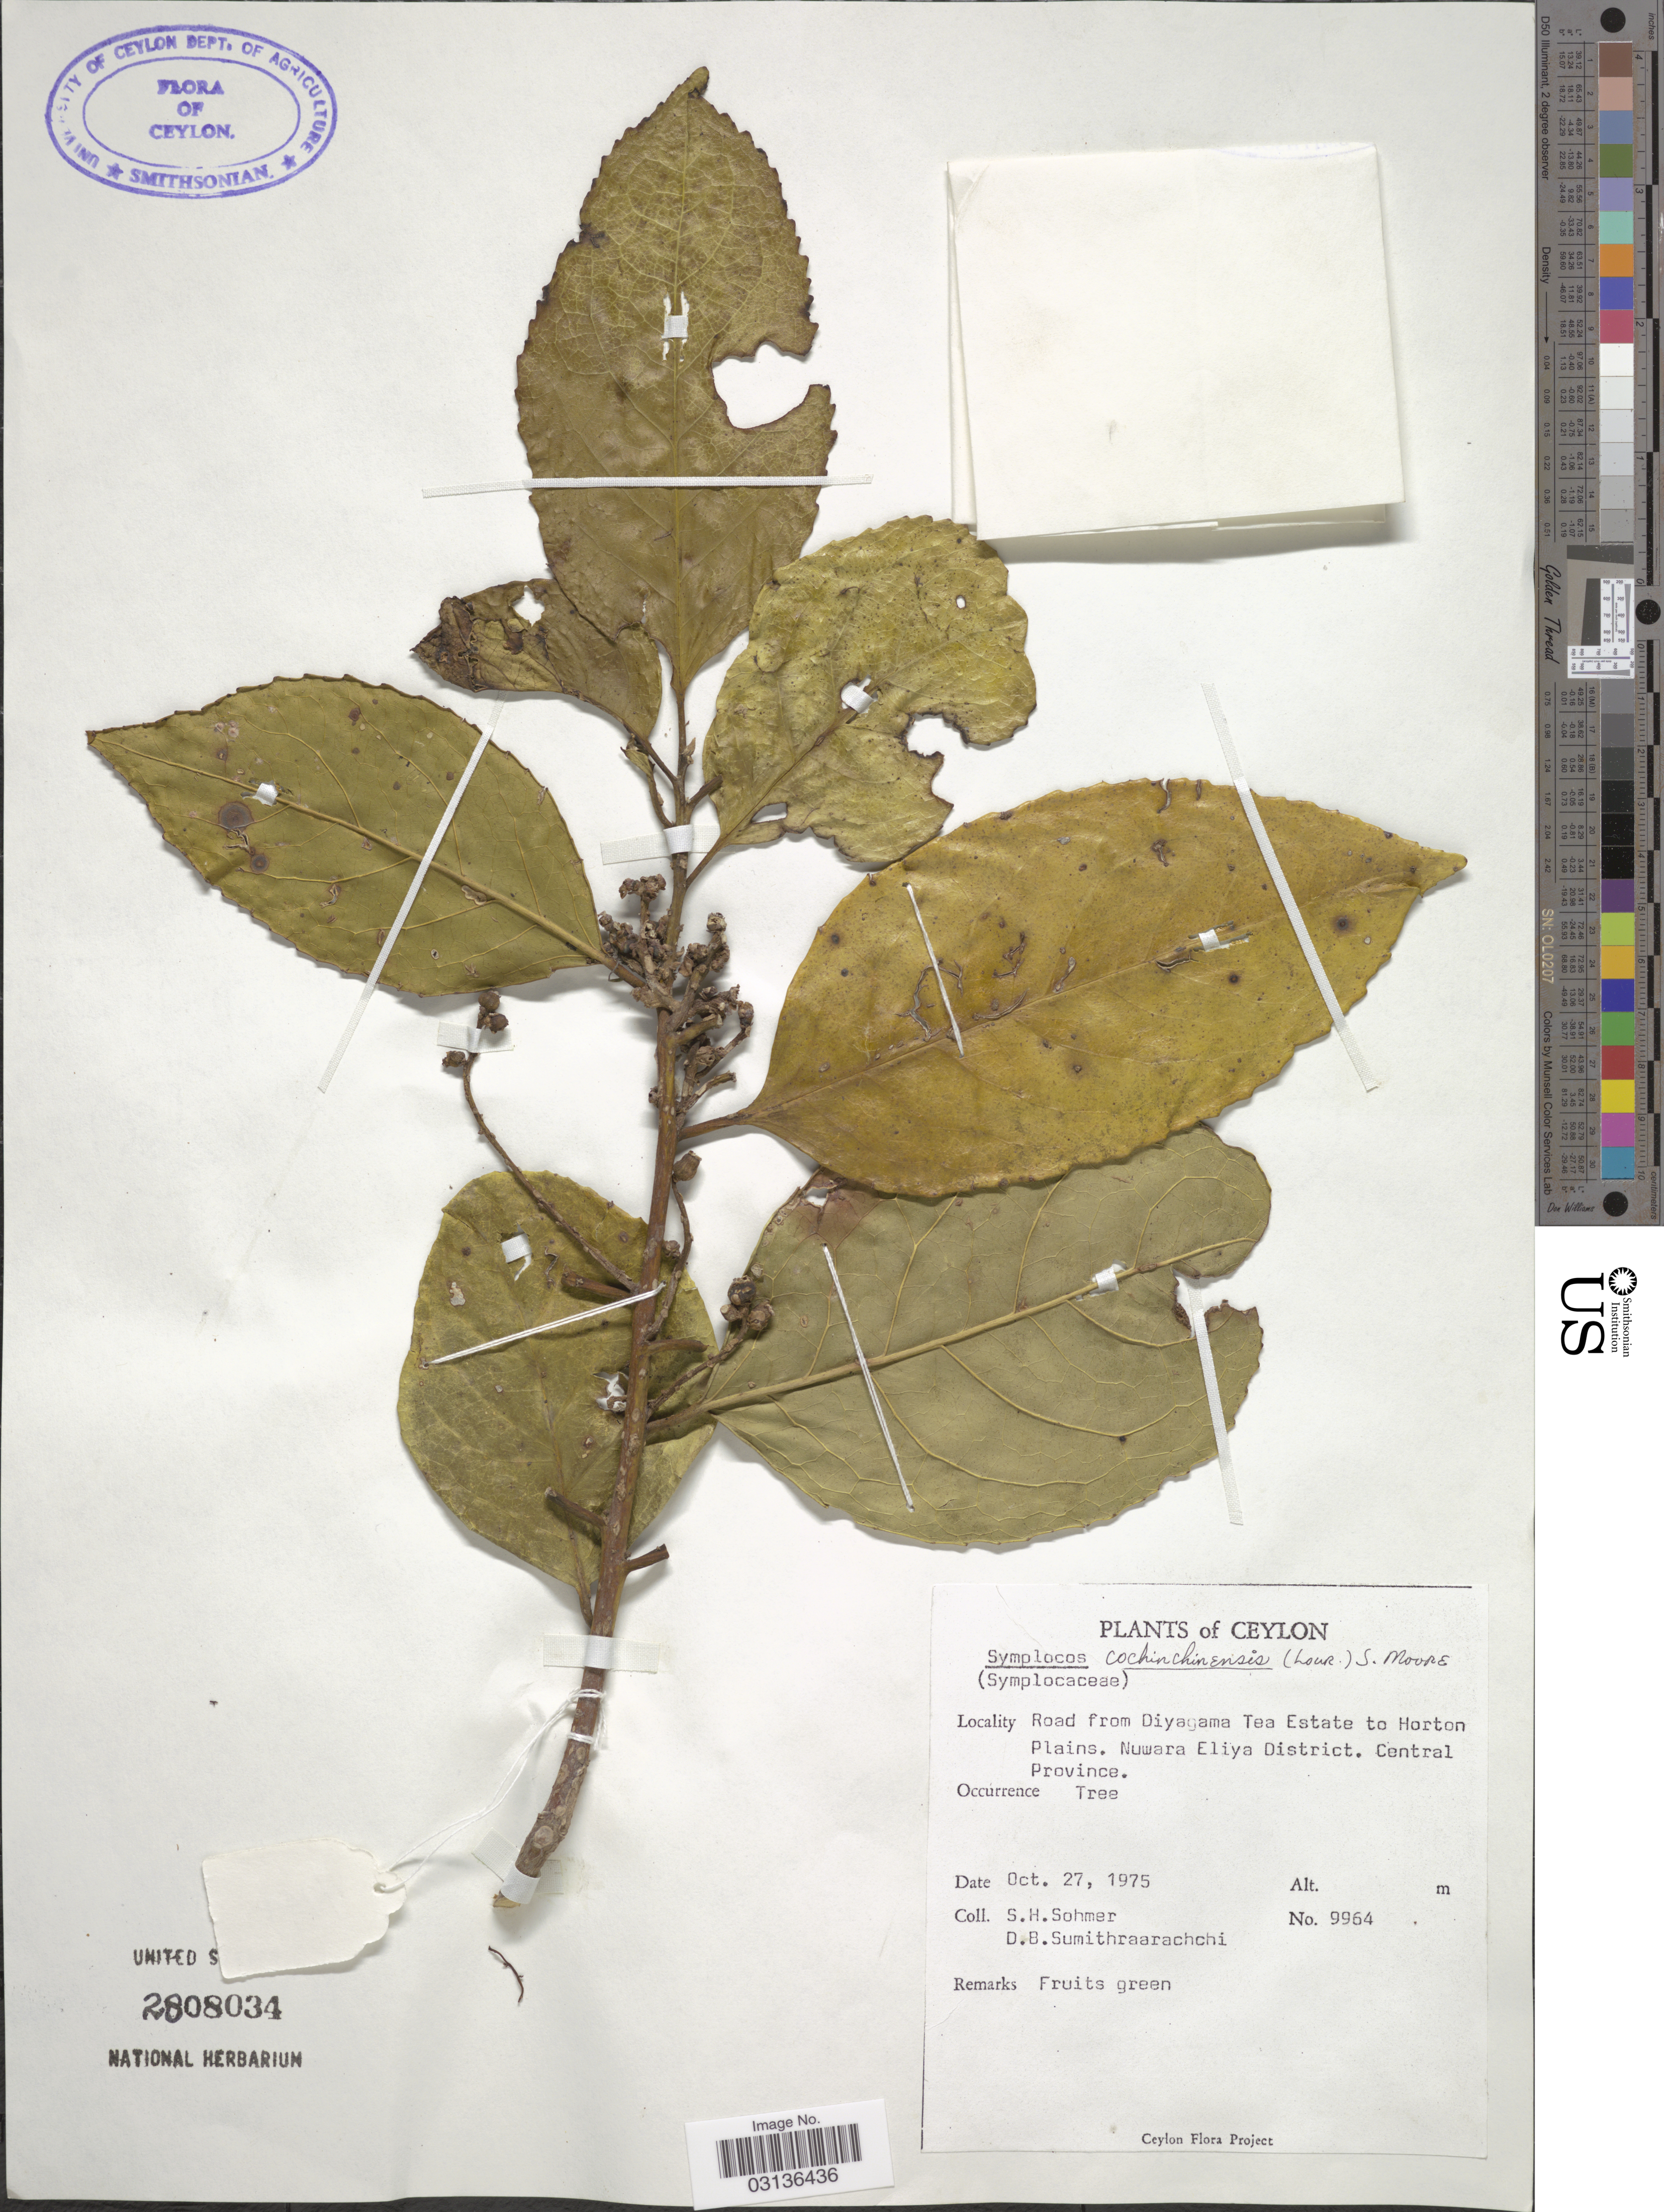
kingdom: Plantae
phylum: Tracheophyta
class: Magnoliopsida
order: Ericales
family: Symplocaceae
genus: Symplocos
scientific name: Symplocos cochinchinensis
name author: (Lour.) S. Moore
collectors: S. H. Sohmer & D. B. Sumithraarachchi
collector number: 9964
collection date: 1975-10-27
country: Sri Lanka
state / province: Central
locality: Ceylon. Road from Diyagama Tea Estate to Horton Plains. Nuwara Eliya District.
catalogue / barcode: US 2808034